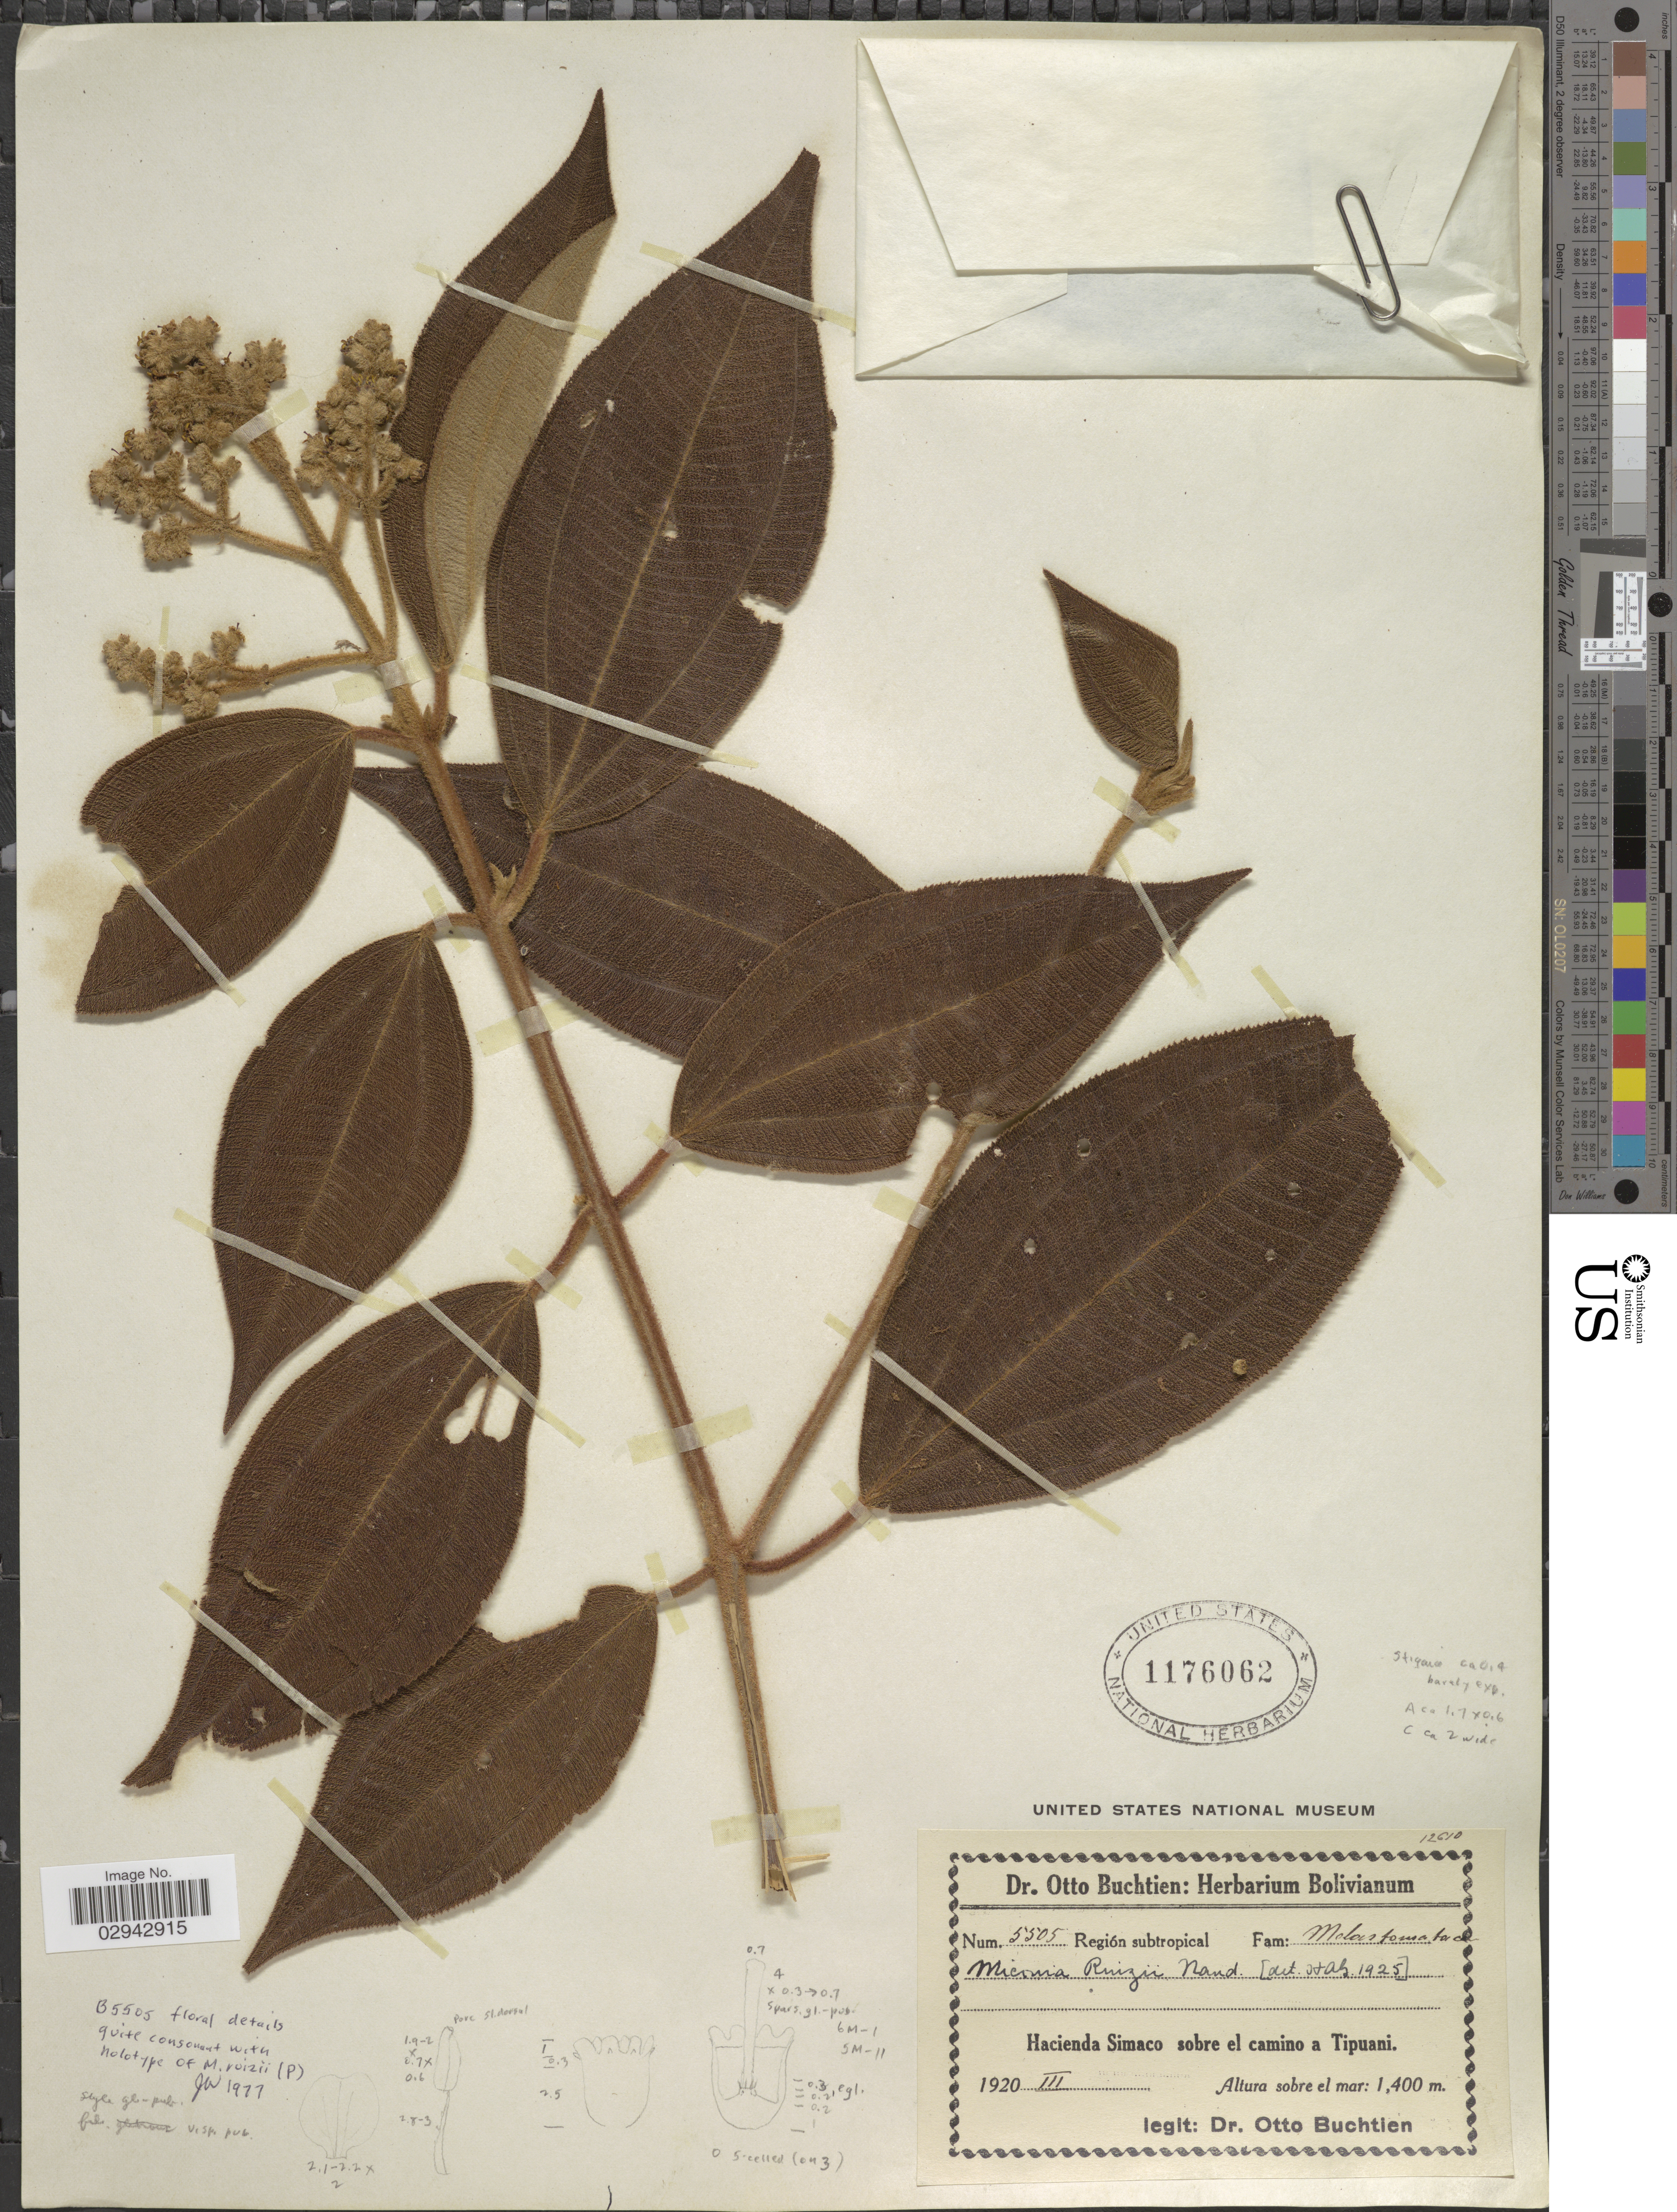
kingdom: Plantae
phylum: Tracheophyta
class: Magnoliopsida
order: Myrtales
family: Melastomataceae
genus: Miconia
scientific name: Miconia ruizii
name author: Naudin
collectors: O. Buchtien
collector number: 5505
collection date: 1920-03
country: Bolivia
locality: Hacienda Simaco sobre el camino a Tipuani.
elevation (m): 1400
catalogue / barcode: US 1176062